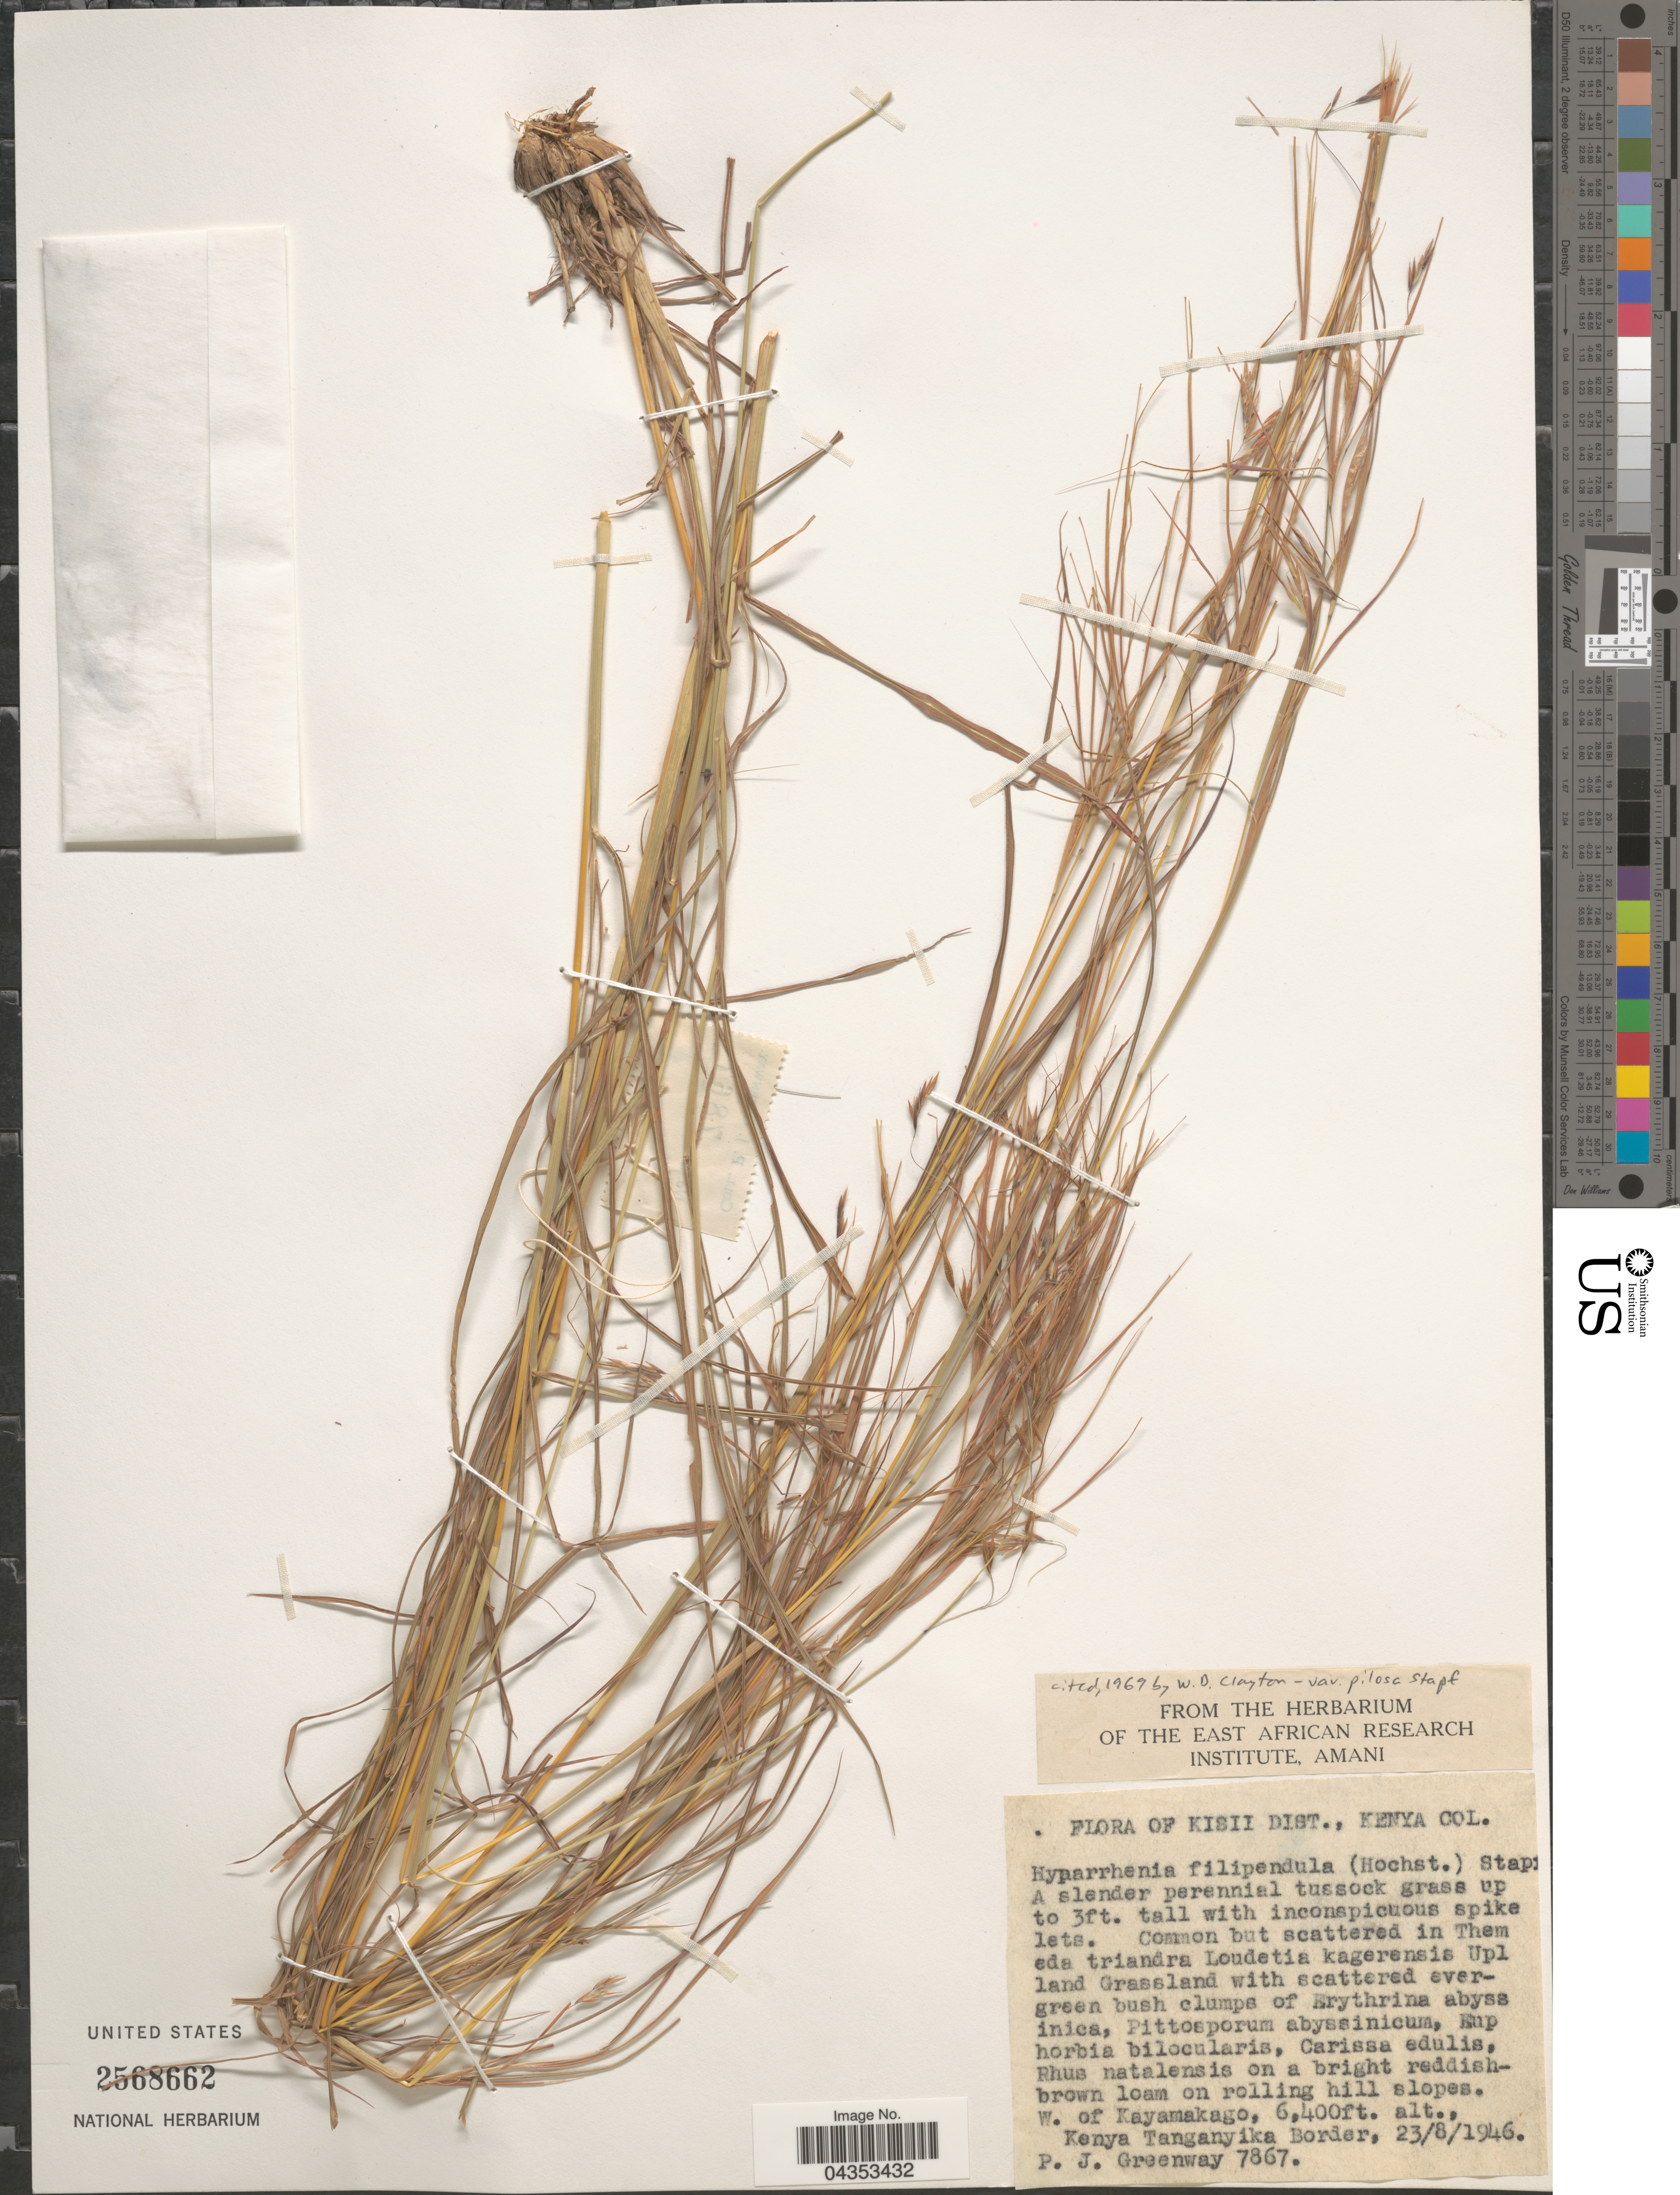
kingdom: Plantae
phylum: Tracheophyta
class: Liliopsida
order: Poales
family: Poaceae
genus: Hyparrhenia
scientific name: Hyparrhenia filipendula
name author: (Hochr.) Stapf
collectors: P. J. Greenway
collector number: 7867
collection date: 1946-08-23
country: Kenya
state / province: Kisii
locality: Kisii Dist., Kenya Col. W. of Kayamakago, Kenya Tanganyika Border.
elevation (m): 1951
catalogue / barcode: US 2568662